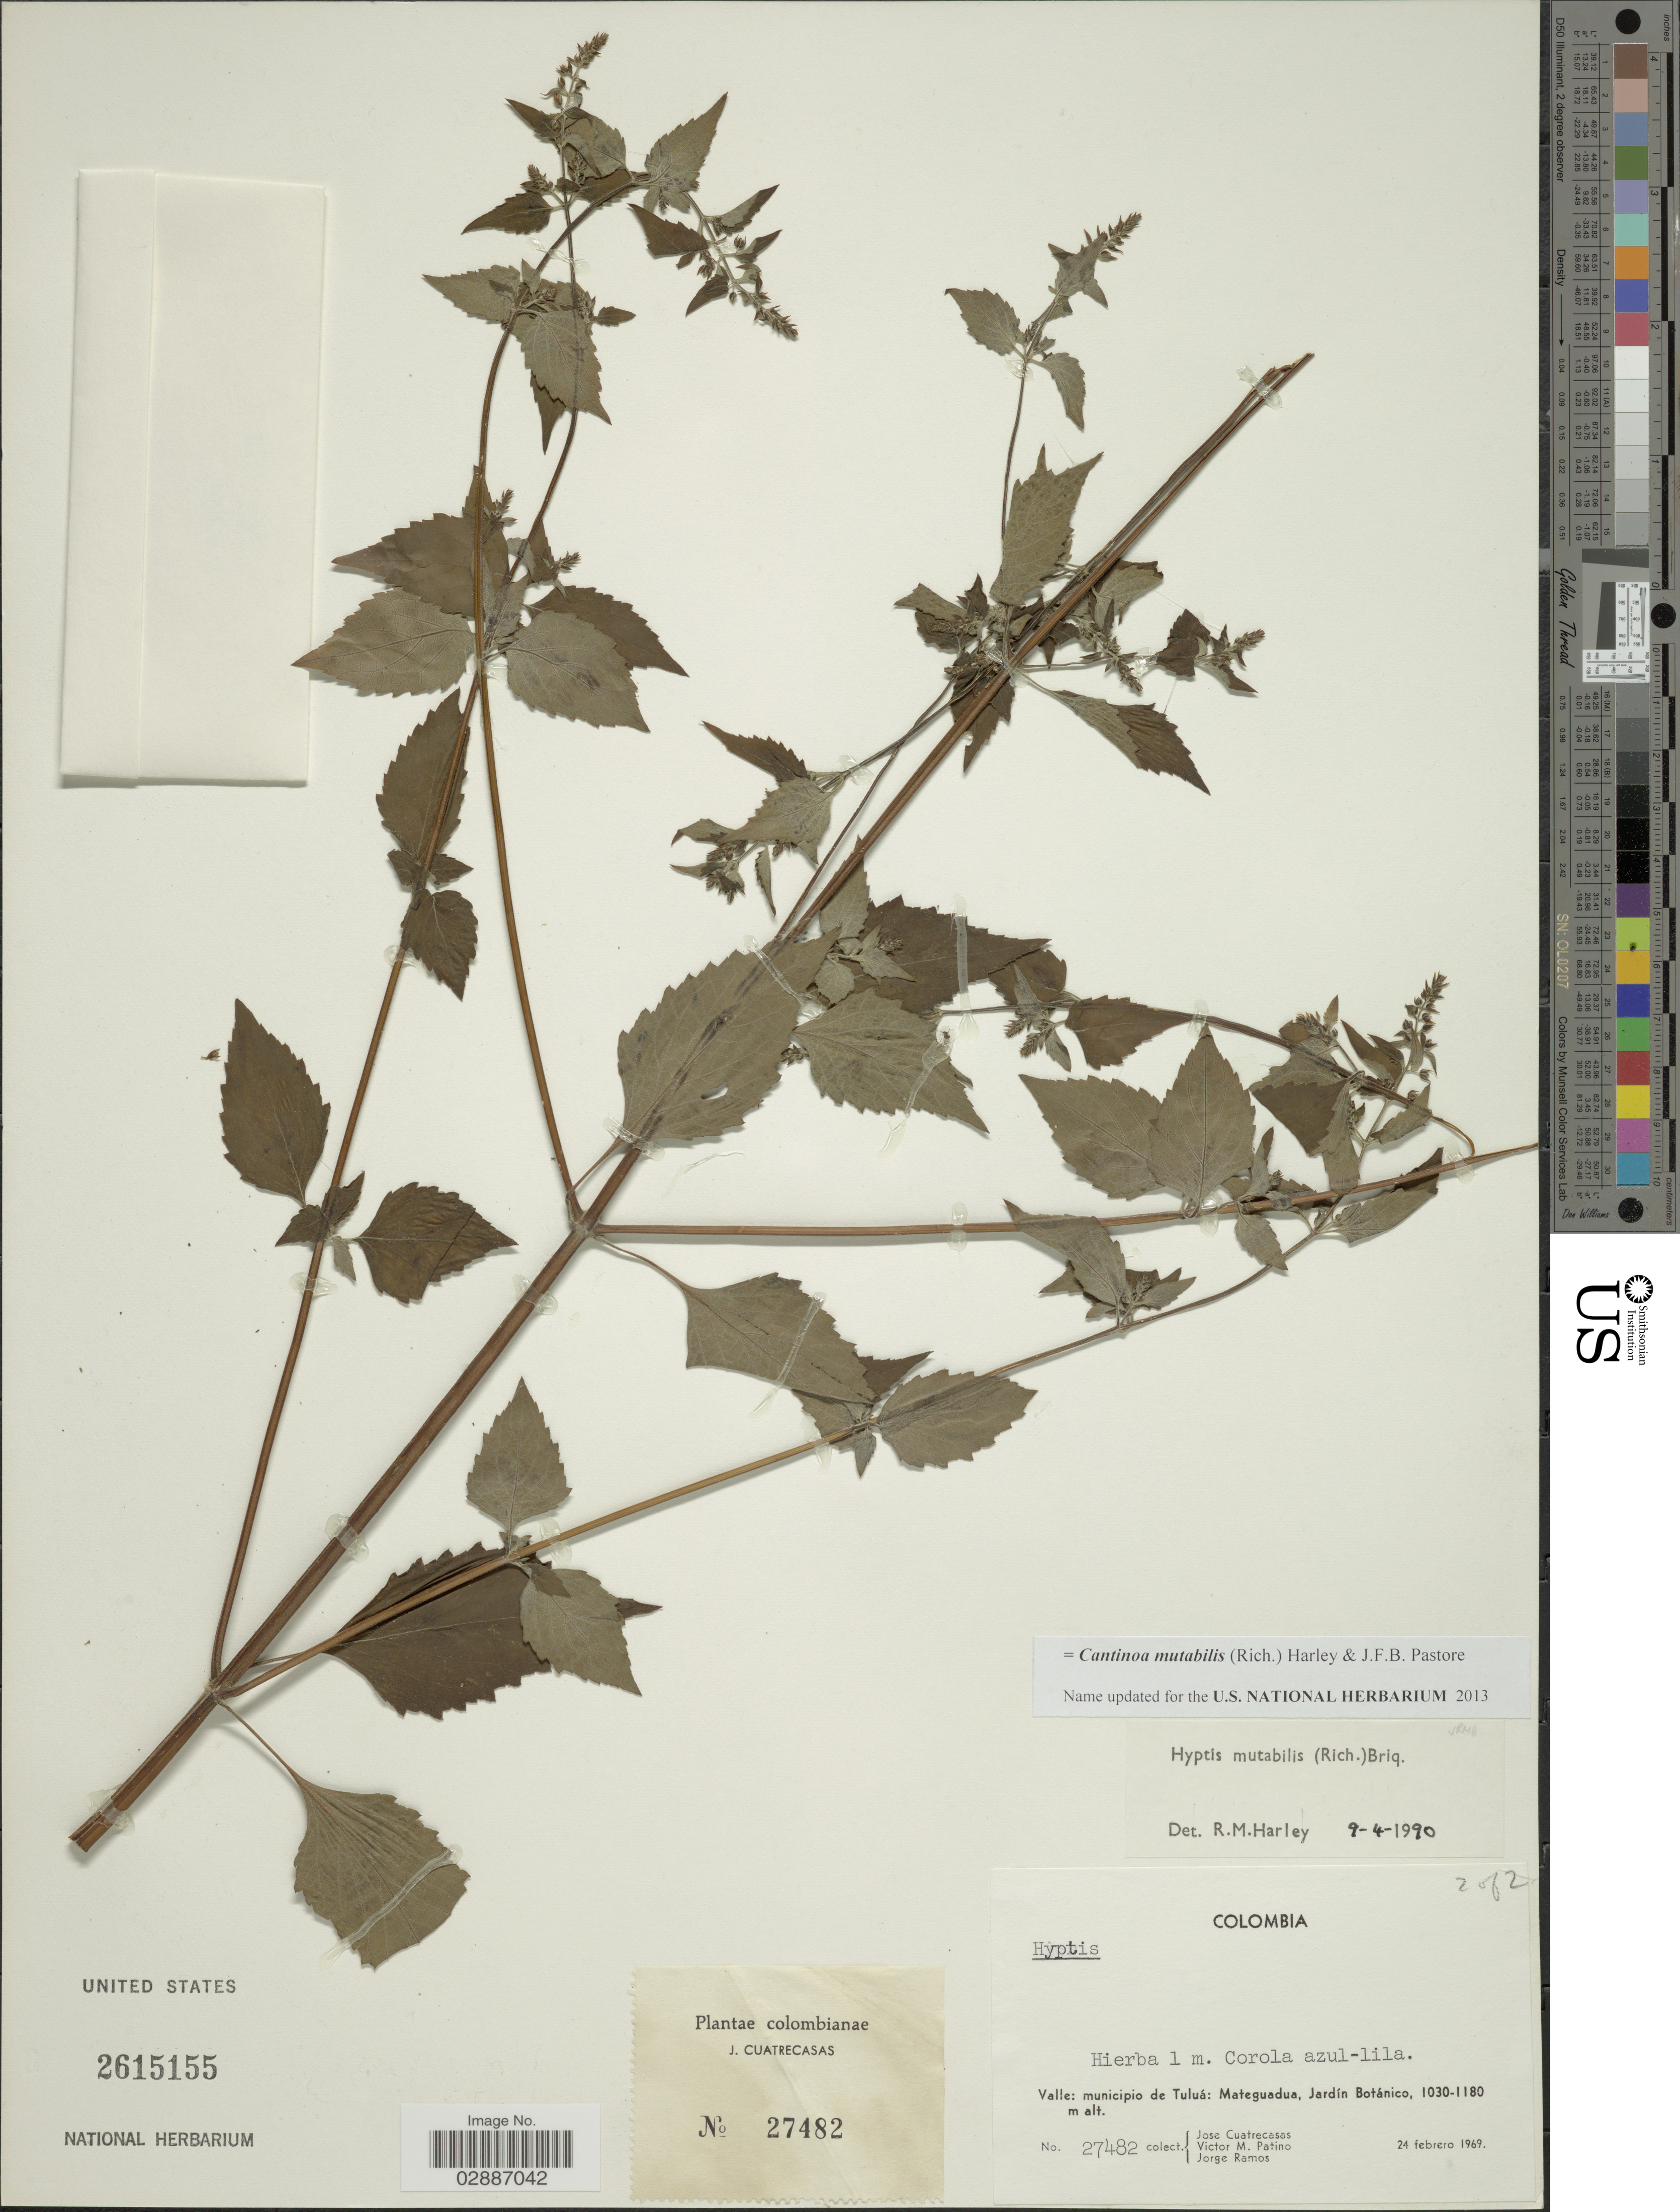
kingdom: Plantae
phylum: Tracheophyta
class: Magnoliopsida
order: Lamiales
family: Lamiaceae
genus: Cantinoa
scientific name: Cantinoa mutabilis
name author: (Epling) Harley & J.F.B. Pastore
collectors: J. Cuatrecasas, V. M. Patiño & J. Ramos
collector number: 27482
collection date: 1969-02-24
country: Colombia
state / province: Valle del Cauca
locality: Valle: municipio de Tuluá: Mateguadua, Jardín Botánico.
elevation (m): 1030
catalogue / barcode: US 2615155